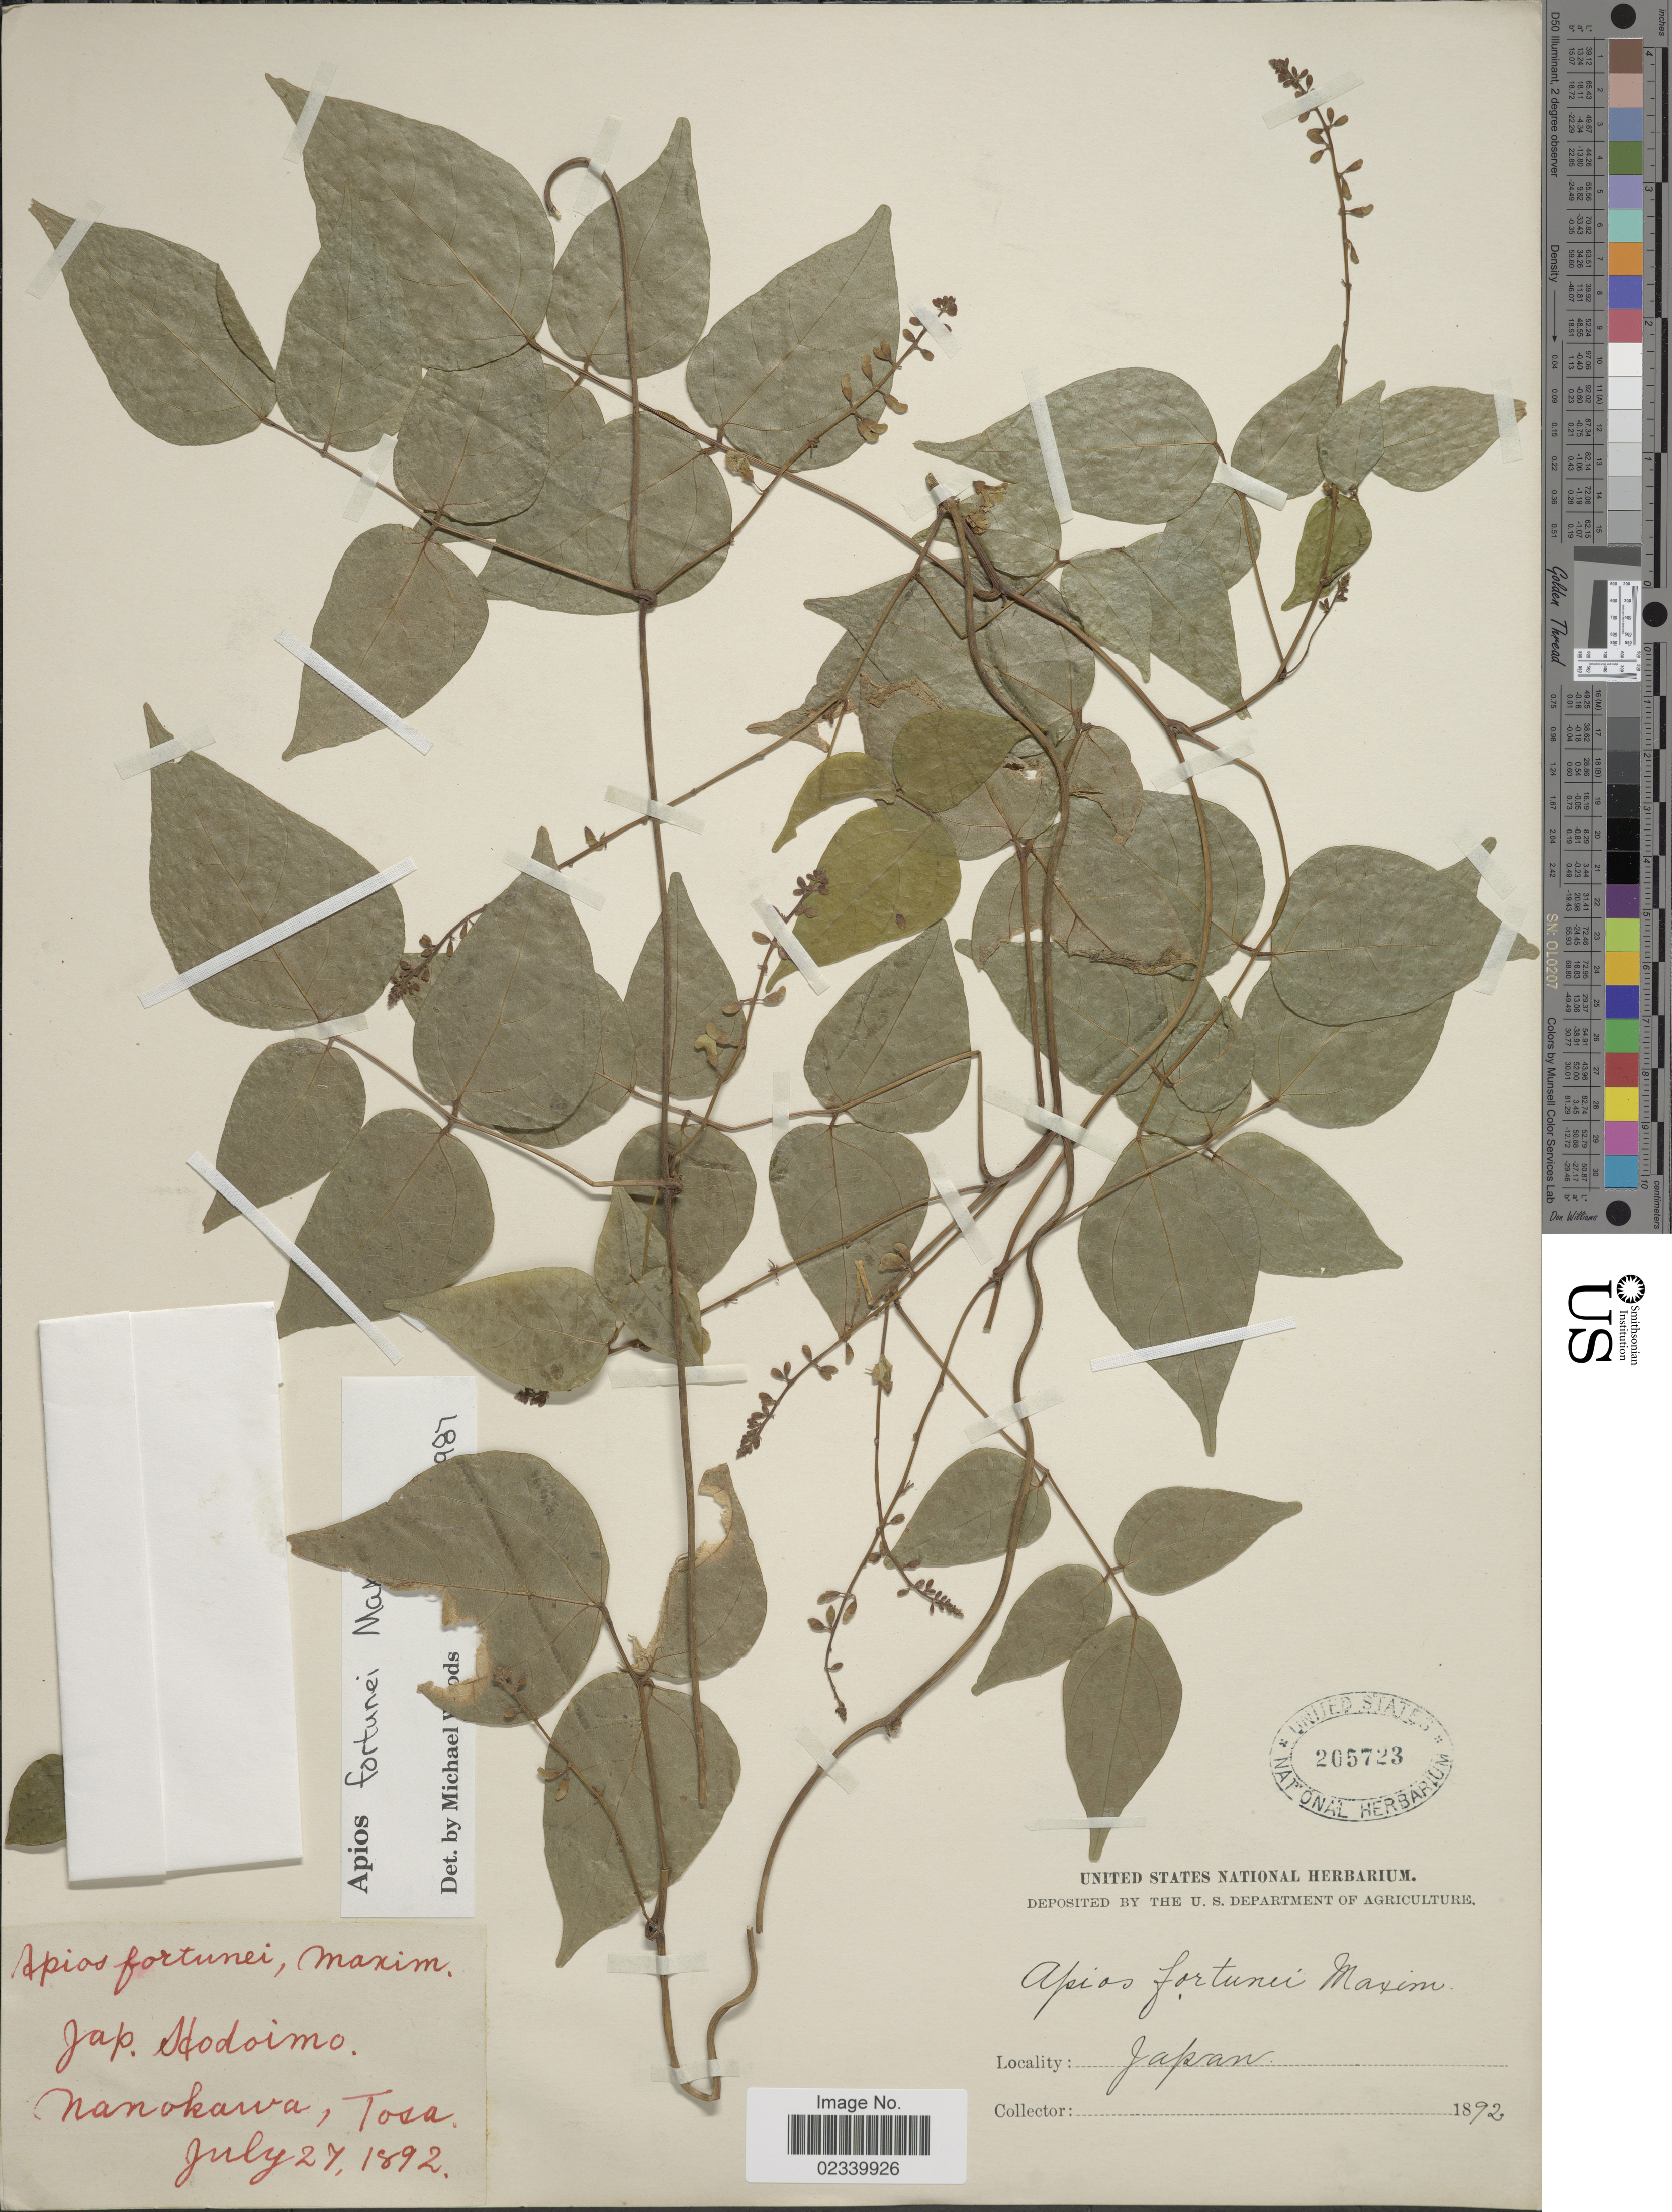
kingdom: Plantae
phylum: Tracheophyta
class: Magnoliopsida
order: Fabales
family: Fabaceae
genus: Apios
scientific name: Apios fortunei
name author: Maxim.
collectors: ex herb. United States National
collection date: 1892-07-27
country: Japan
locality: Hodoimo, Nanokawa, Tosa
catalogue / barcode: US 205723